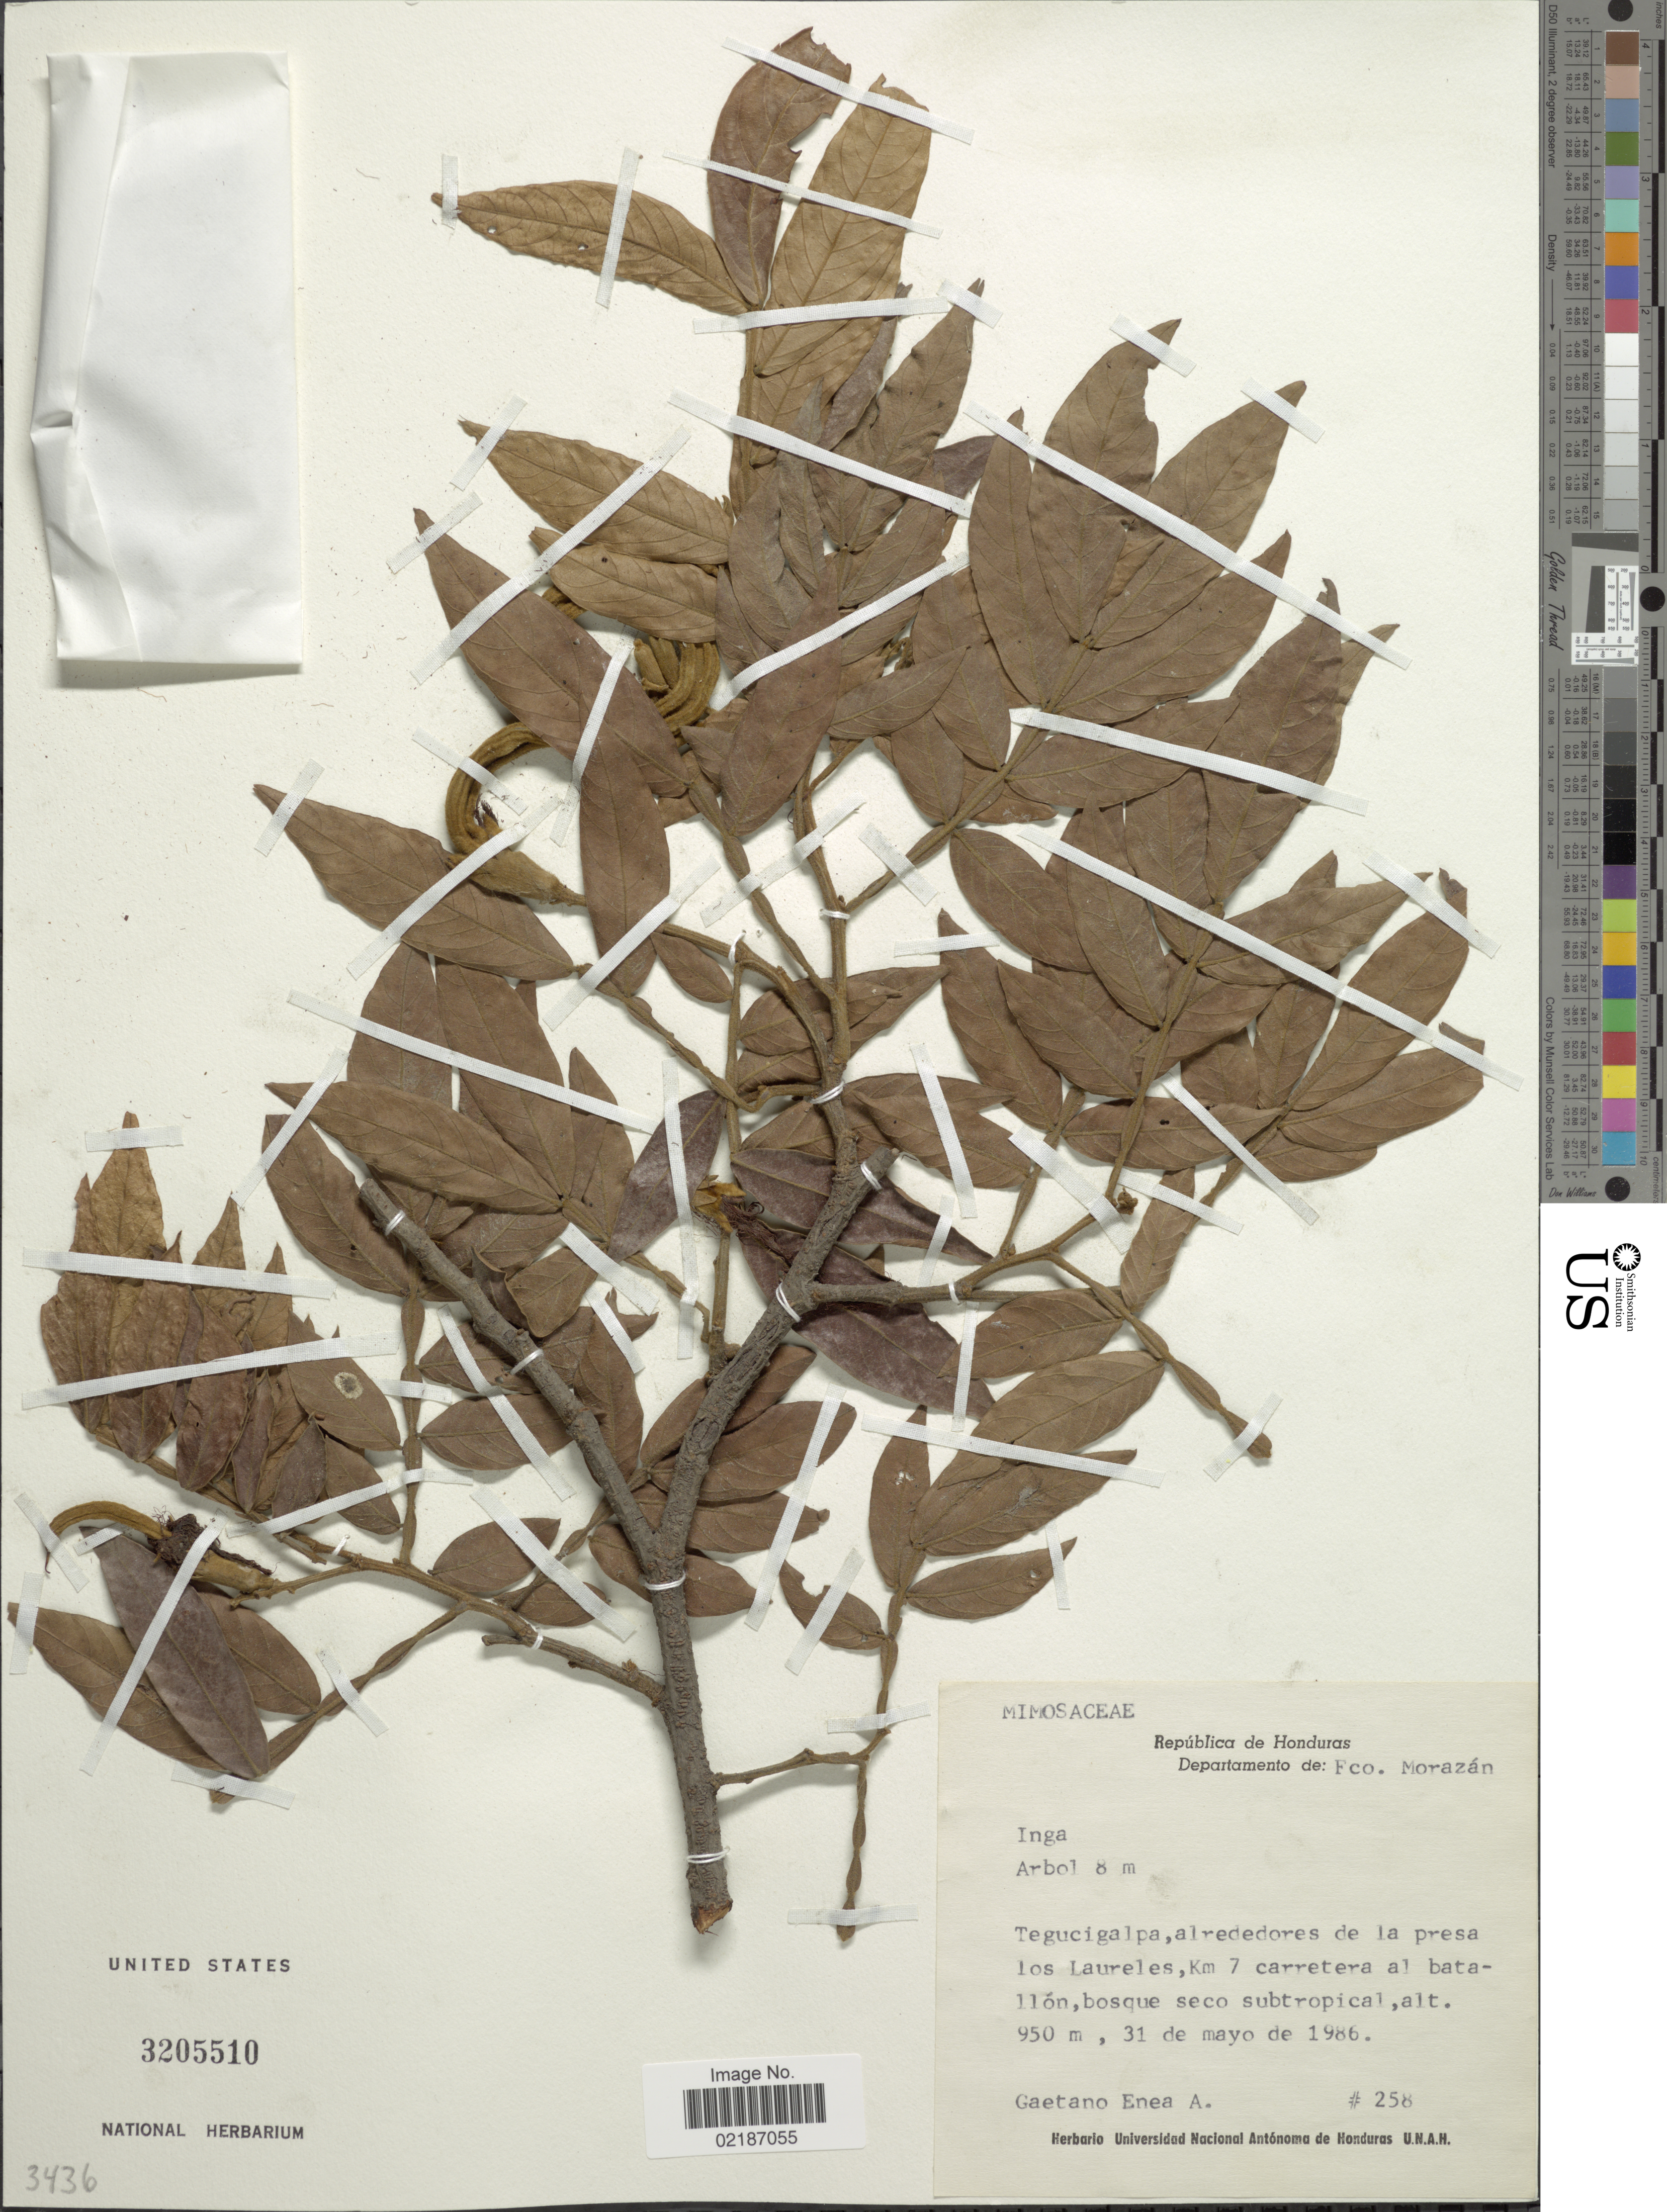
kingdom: Plantae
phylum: Tracheophyta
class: Magnoliopsida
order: Fabales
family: Fabaceae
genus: Inga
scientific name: Inga sp.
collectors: Gaetano Enea A.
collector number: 258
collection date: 1986-05-31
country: Honduras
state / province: Fco. Morazán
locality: Tegucigalpa, arededores de la presa los Laureles, km 7 carretera al batallón, borsque seco subtropical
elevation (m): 950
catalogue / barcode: US 3205510